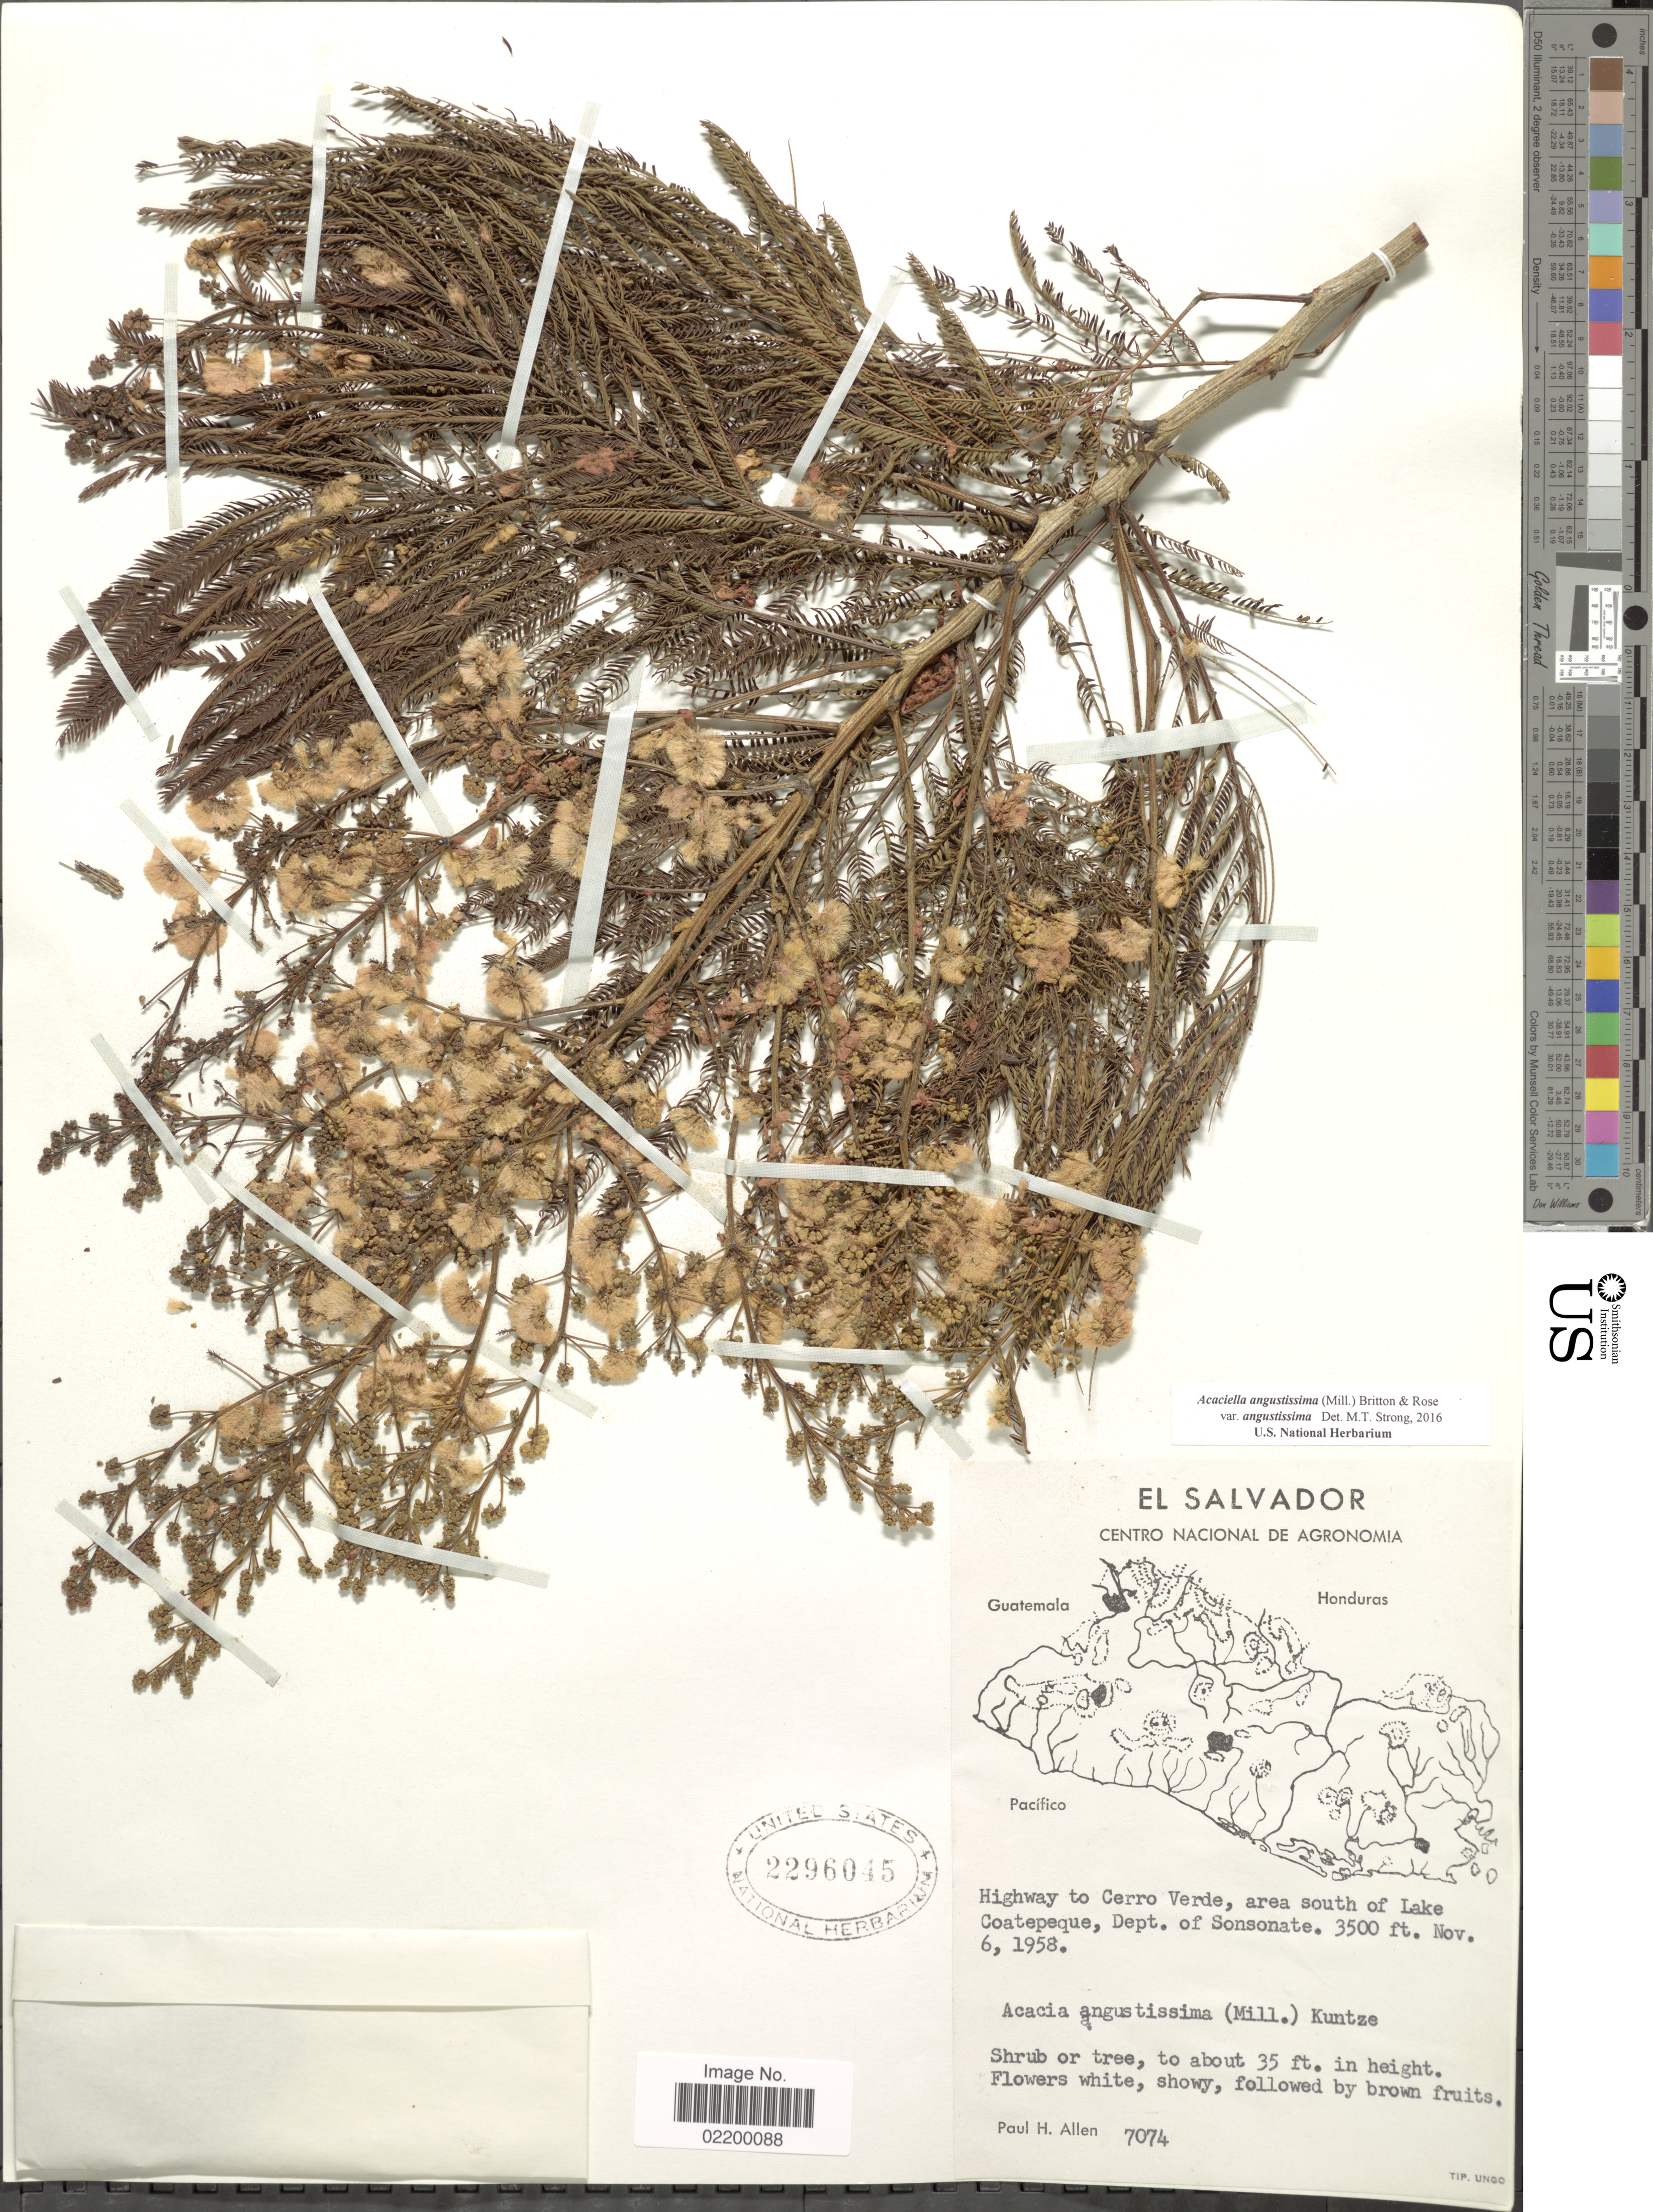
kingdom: Plantae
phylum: Tracheophyta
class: Magnoliopsida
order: Fabales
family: Fabaceae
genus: Acaciella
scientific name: Acaciella angustissima var. angustissima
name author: (Mill.) Britton & Rose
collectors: P. H. Allen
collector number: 7074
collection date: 1958-11-06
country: El Salvador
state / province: Sonsonate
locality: El Salvador, Highwway to Cerro Verde, area south of Lake Coatepeque, Dept. of Sonsonate.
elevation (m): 1067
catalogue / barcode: US 2296045